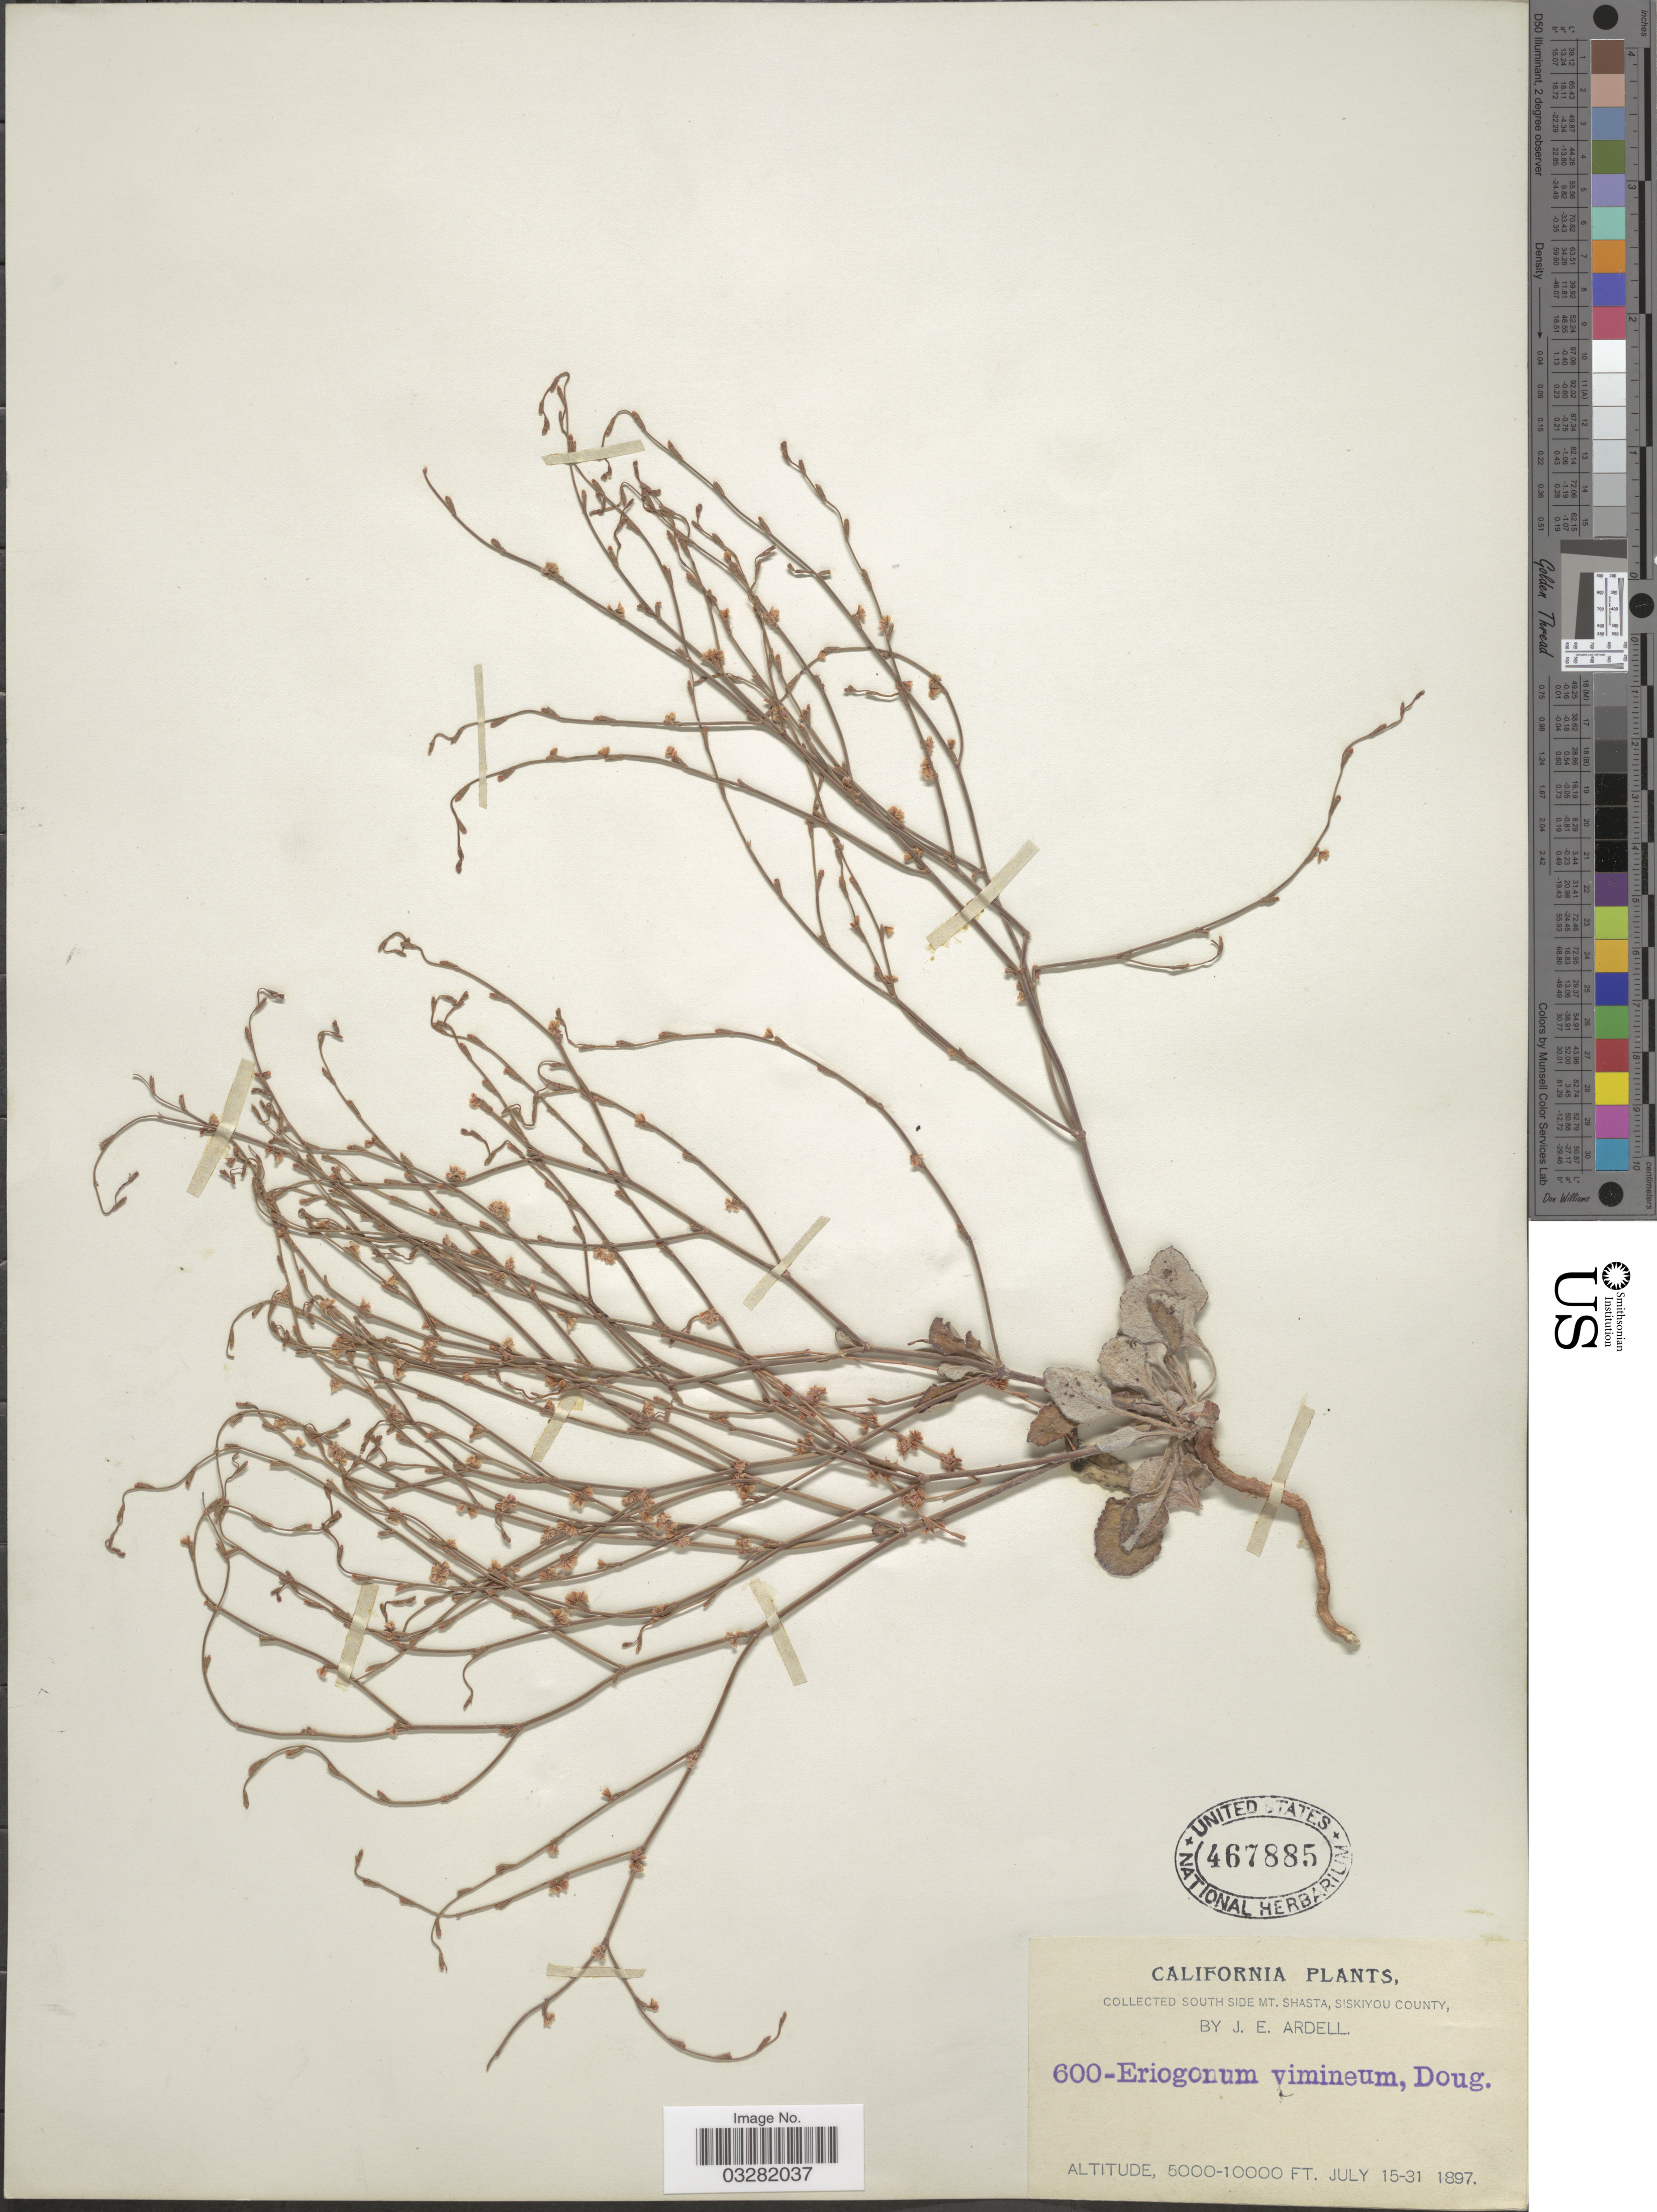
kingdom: Plantae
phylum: Tracheophyta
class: Magnoliopsida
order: Caryophyllales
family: Polygonaceae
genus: Eriogonum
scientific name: Eriogonum vimineum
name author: Douglas ex Benth.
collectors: J. Ardell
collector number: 600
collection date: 1897-07-15/1897-07-31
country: United States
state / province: California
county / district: Siskiyou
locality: South side Mt. Shasta, Siskiyou County.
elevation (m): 1524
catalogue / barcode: US 467885